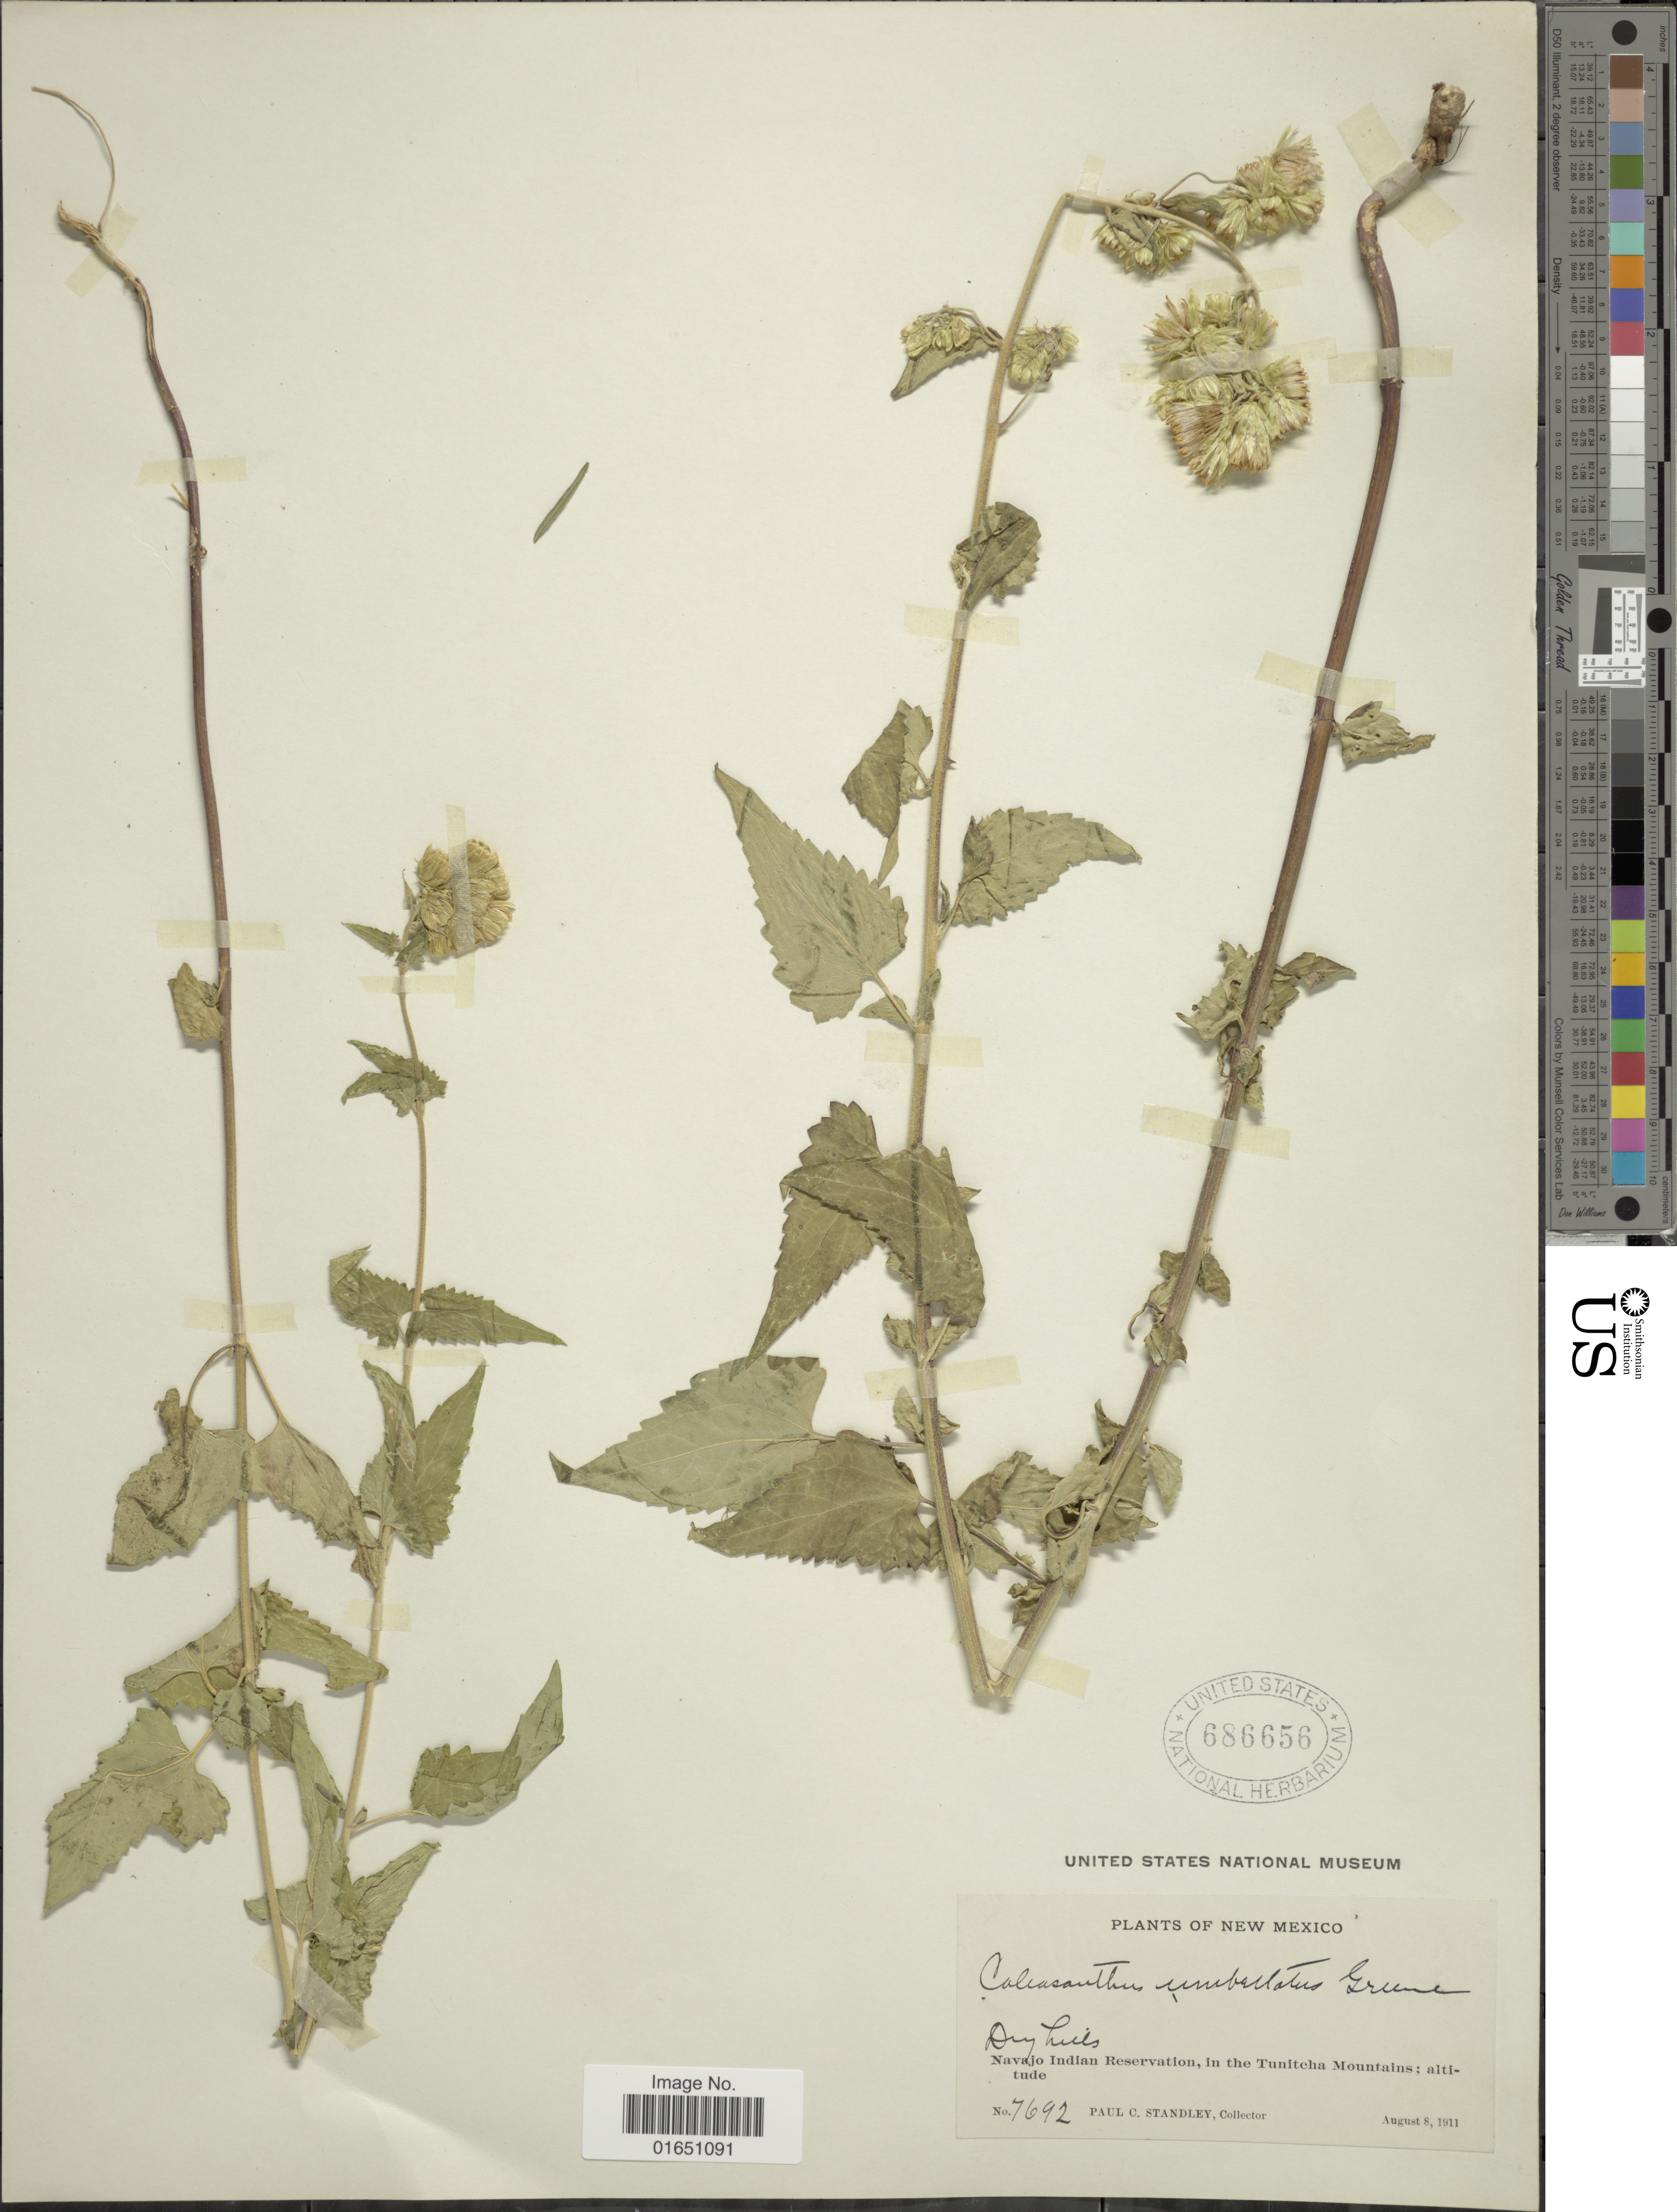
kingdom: Plantae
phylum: Tracheophyta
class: Magnoliopsida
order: Asterales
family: Asteraceae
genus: Brickellia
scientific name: Brickellia grandiflora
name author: (Hook.) Nutt.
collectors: P. C. Standley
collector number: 7692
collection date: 1911-08-08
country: United States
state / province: New Mexico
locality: Navajo Indian Reservation, in the Tunitcha Mountains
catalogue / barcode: US 686656